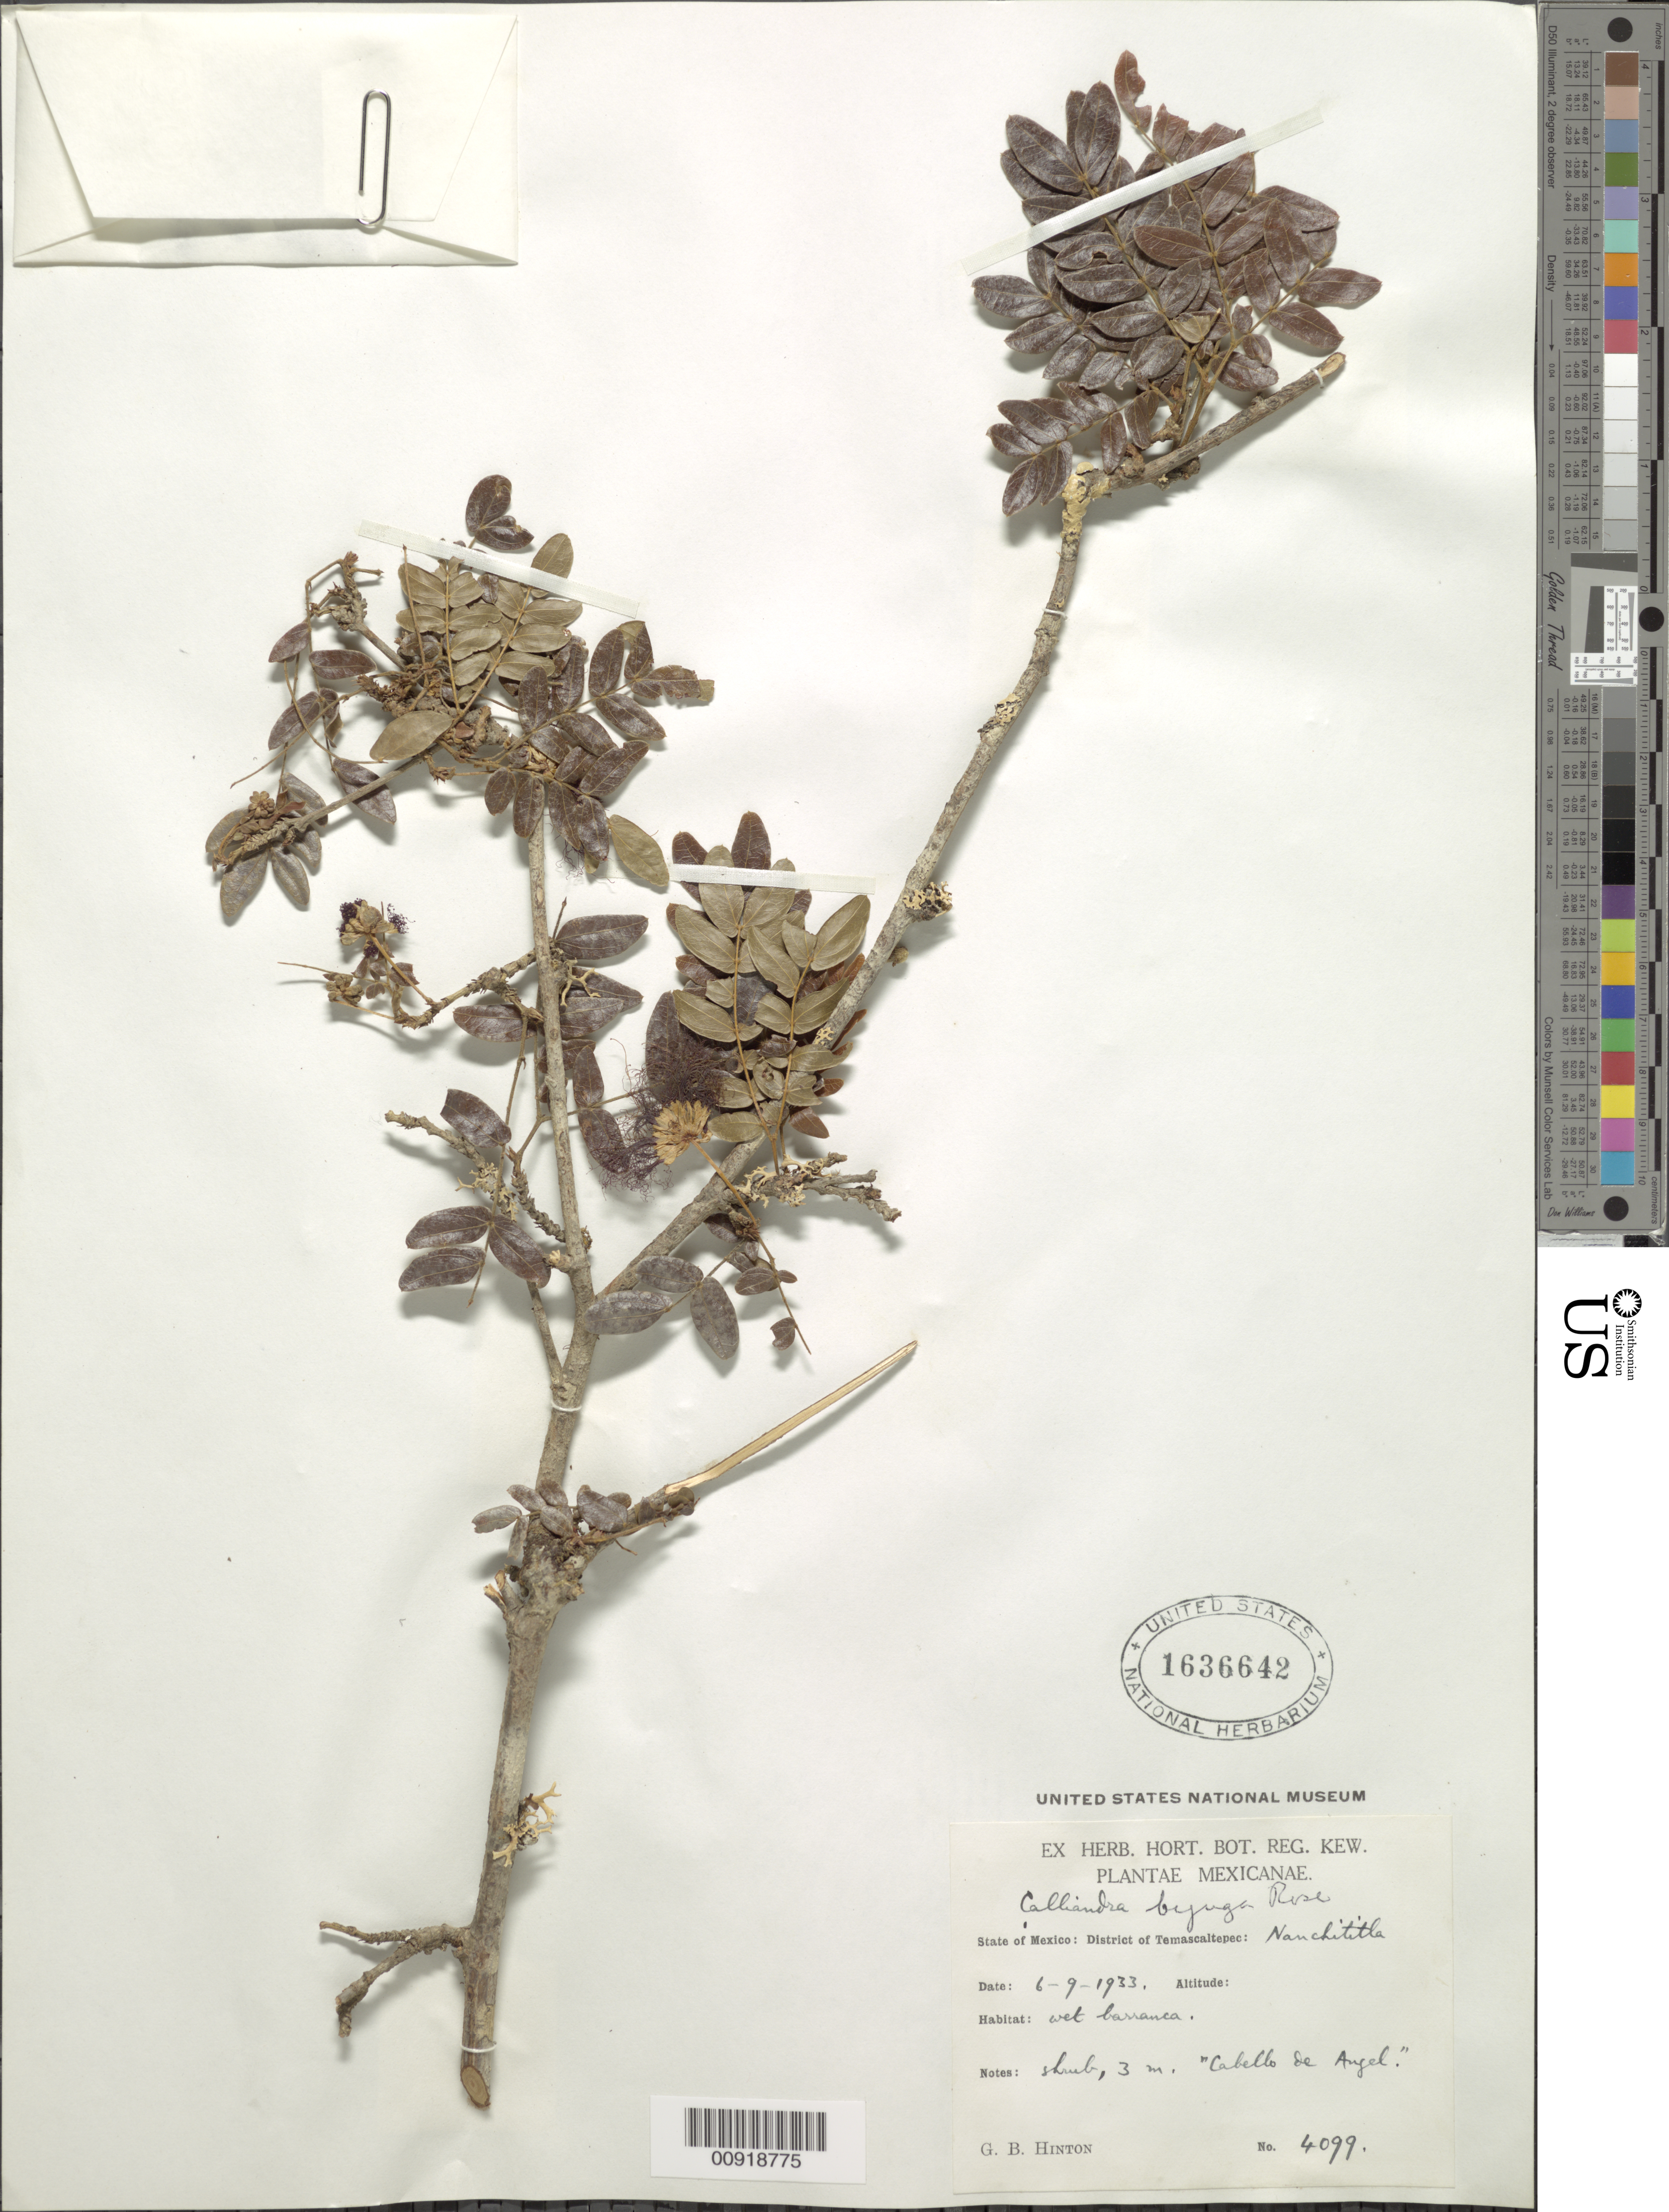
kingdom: Plantae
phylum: Tracheophyta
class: Magnoliopsida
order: Fabales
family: Fabaceae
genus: Calliandra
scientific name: Calliandra bijuga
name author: Rose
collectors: G. B. Hinton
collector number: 4099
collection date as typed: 09 Jun 1933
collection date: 1933-06-09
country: Mexico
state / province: México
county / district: Temascaltepec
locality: State of Mexico: District of Temascaltepec: Nanchititla.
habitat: Wet barranca.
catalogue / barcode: US 1636642